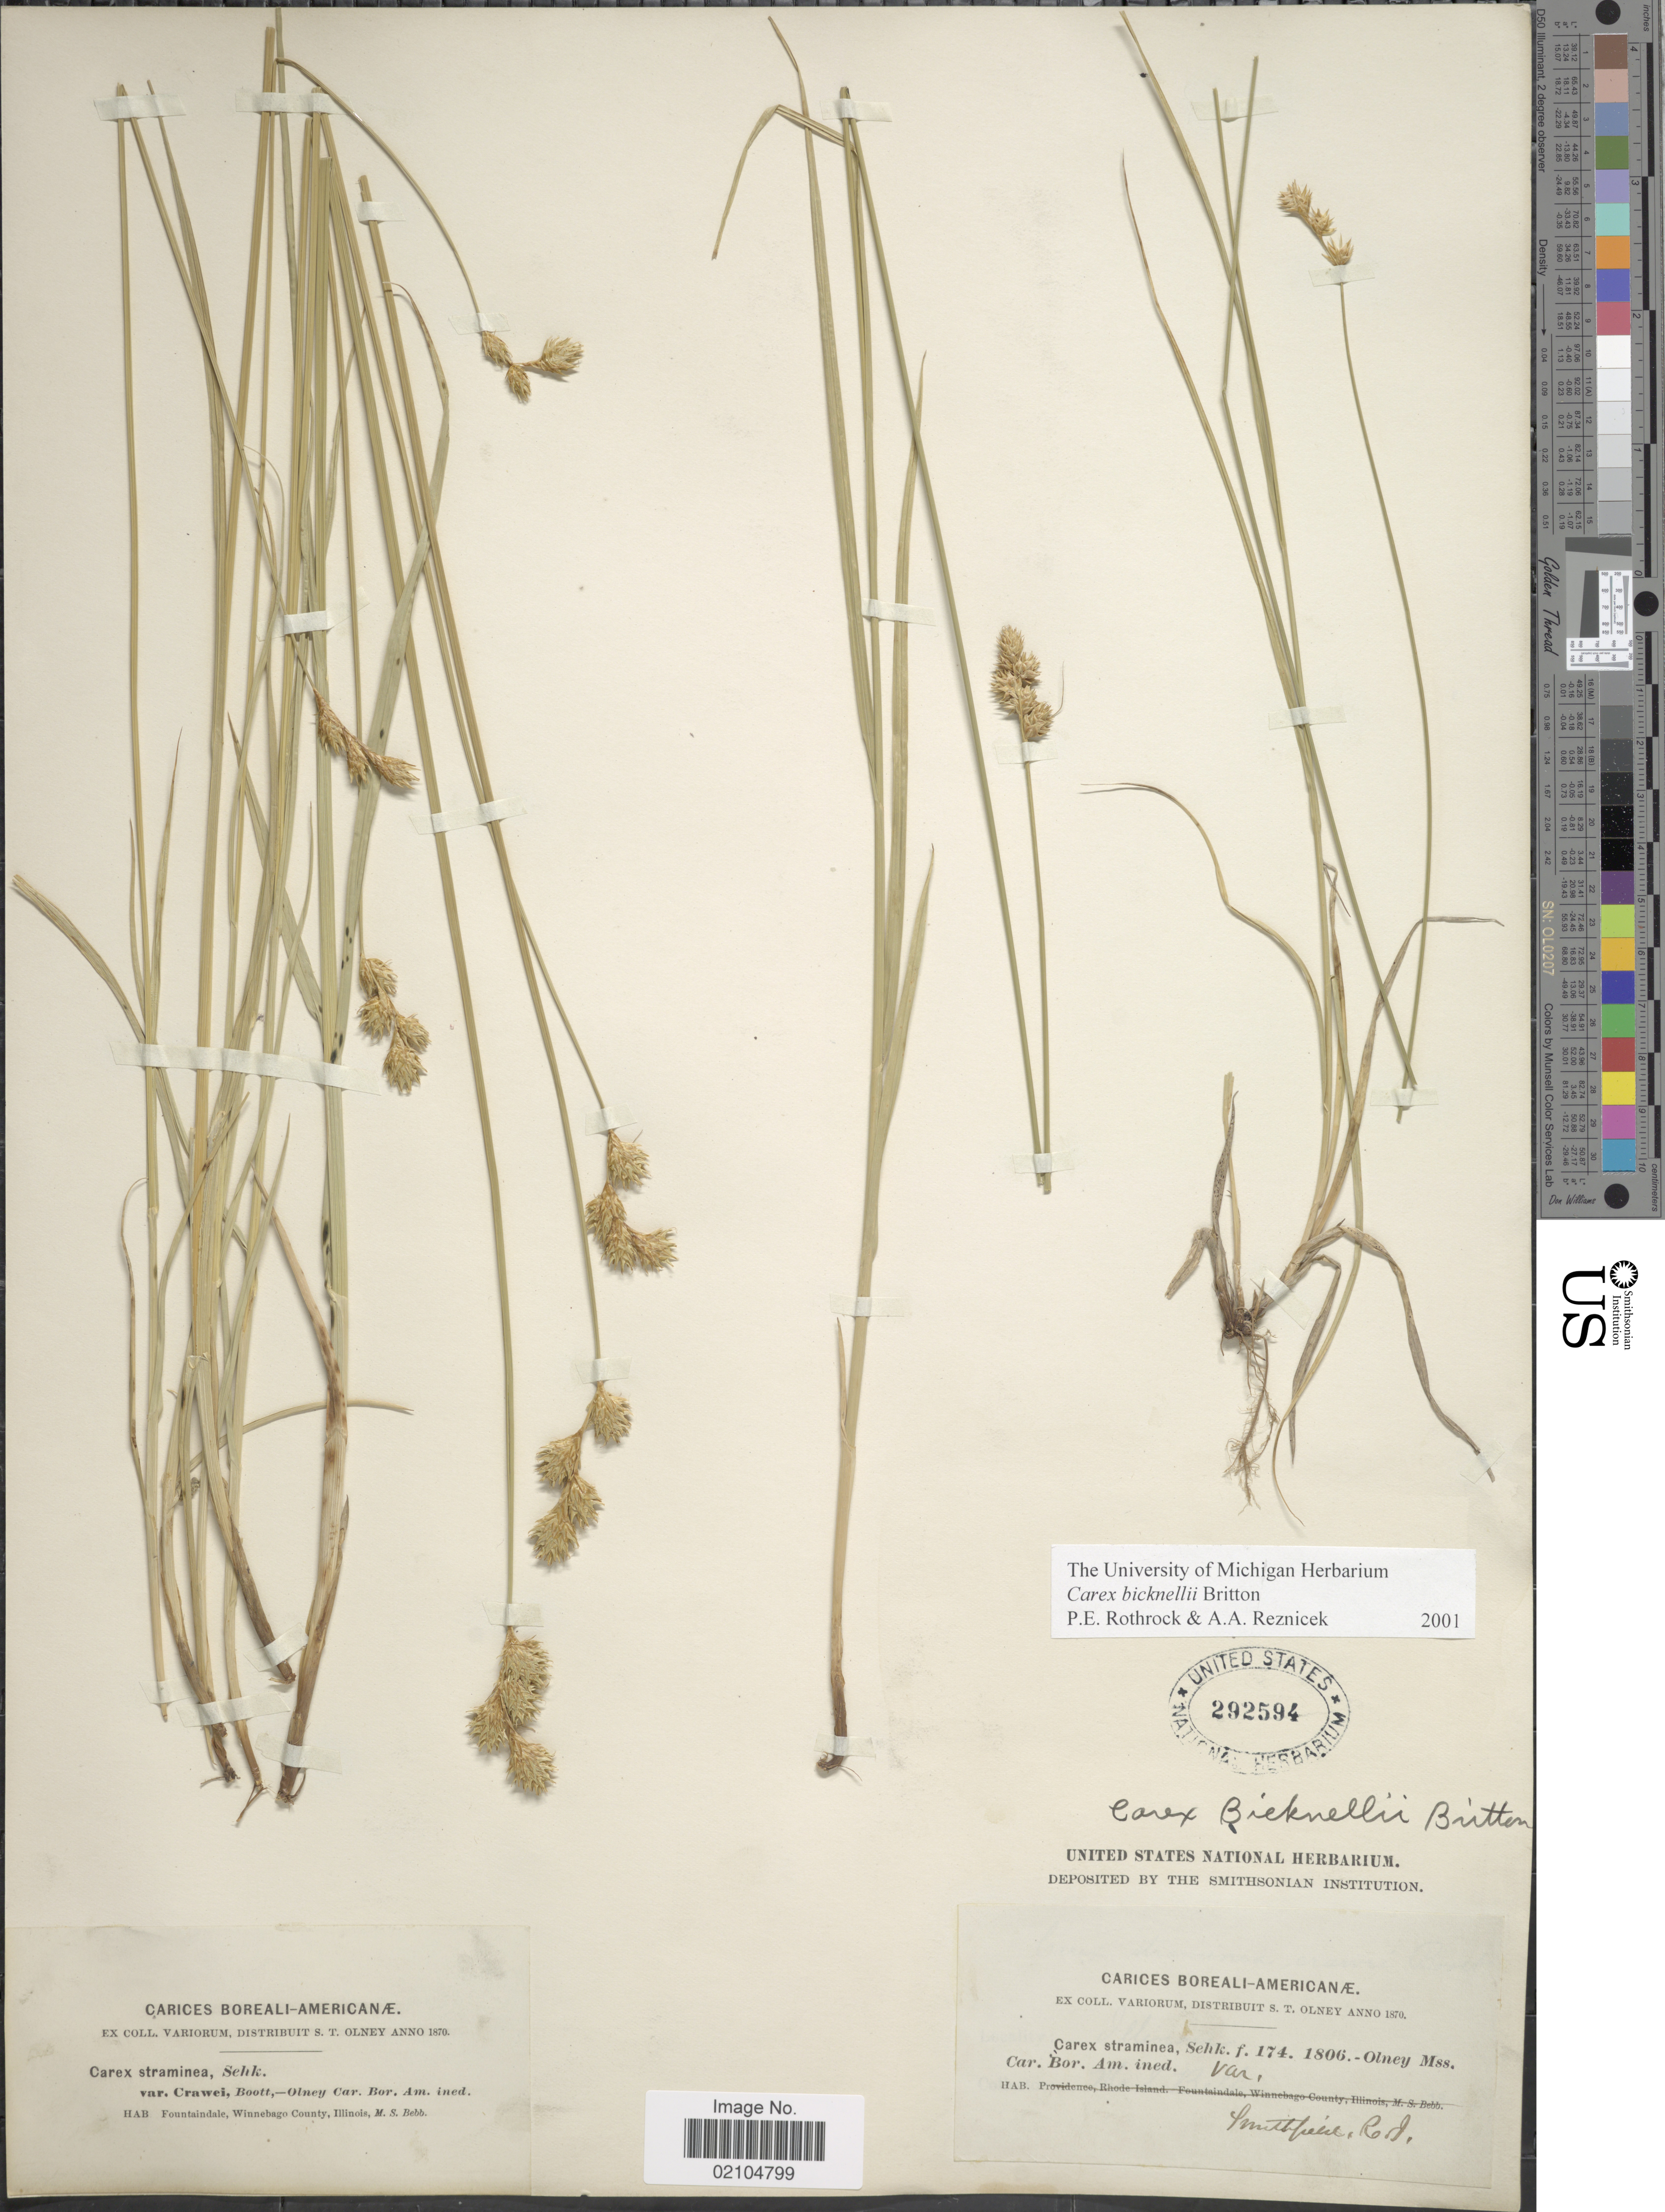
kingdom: Plantae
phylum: Tracheophyta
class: Liliopsida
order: Poales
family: Cyperaceae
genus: Carex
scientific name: Carex bicknellii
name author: Britton & A. Br.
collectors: S. Olney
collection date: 1870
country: United States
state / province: Rhode Island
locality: Smithfield.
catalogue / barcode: US 292594-2